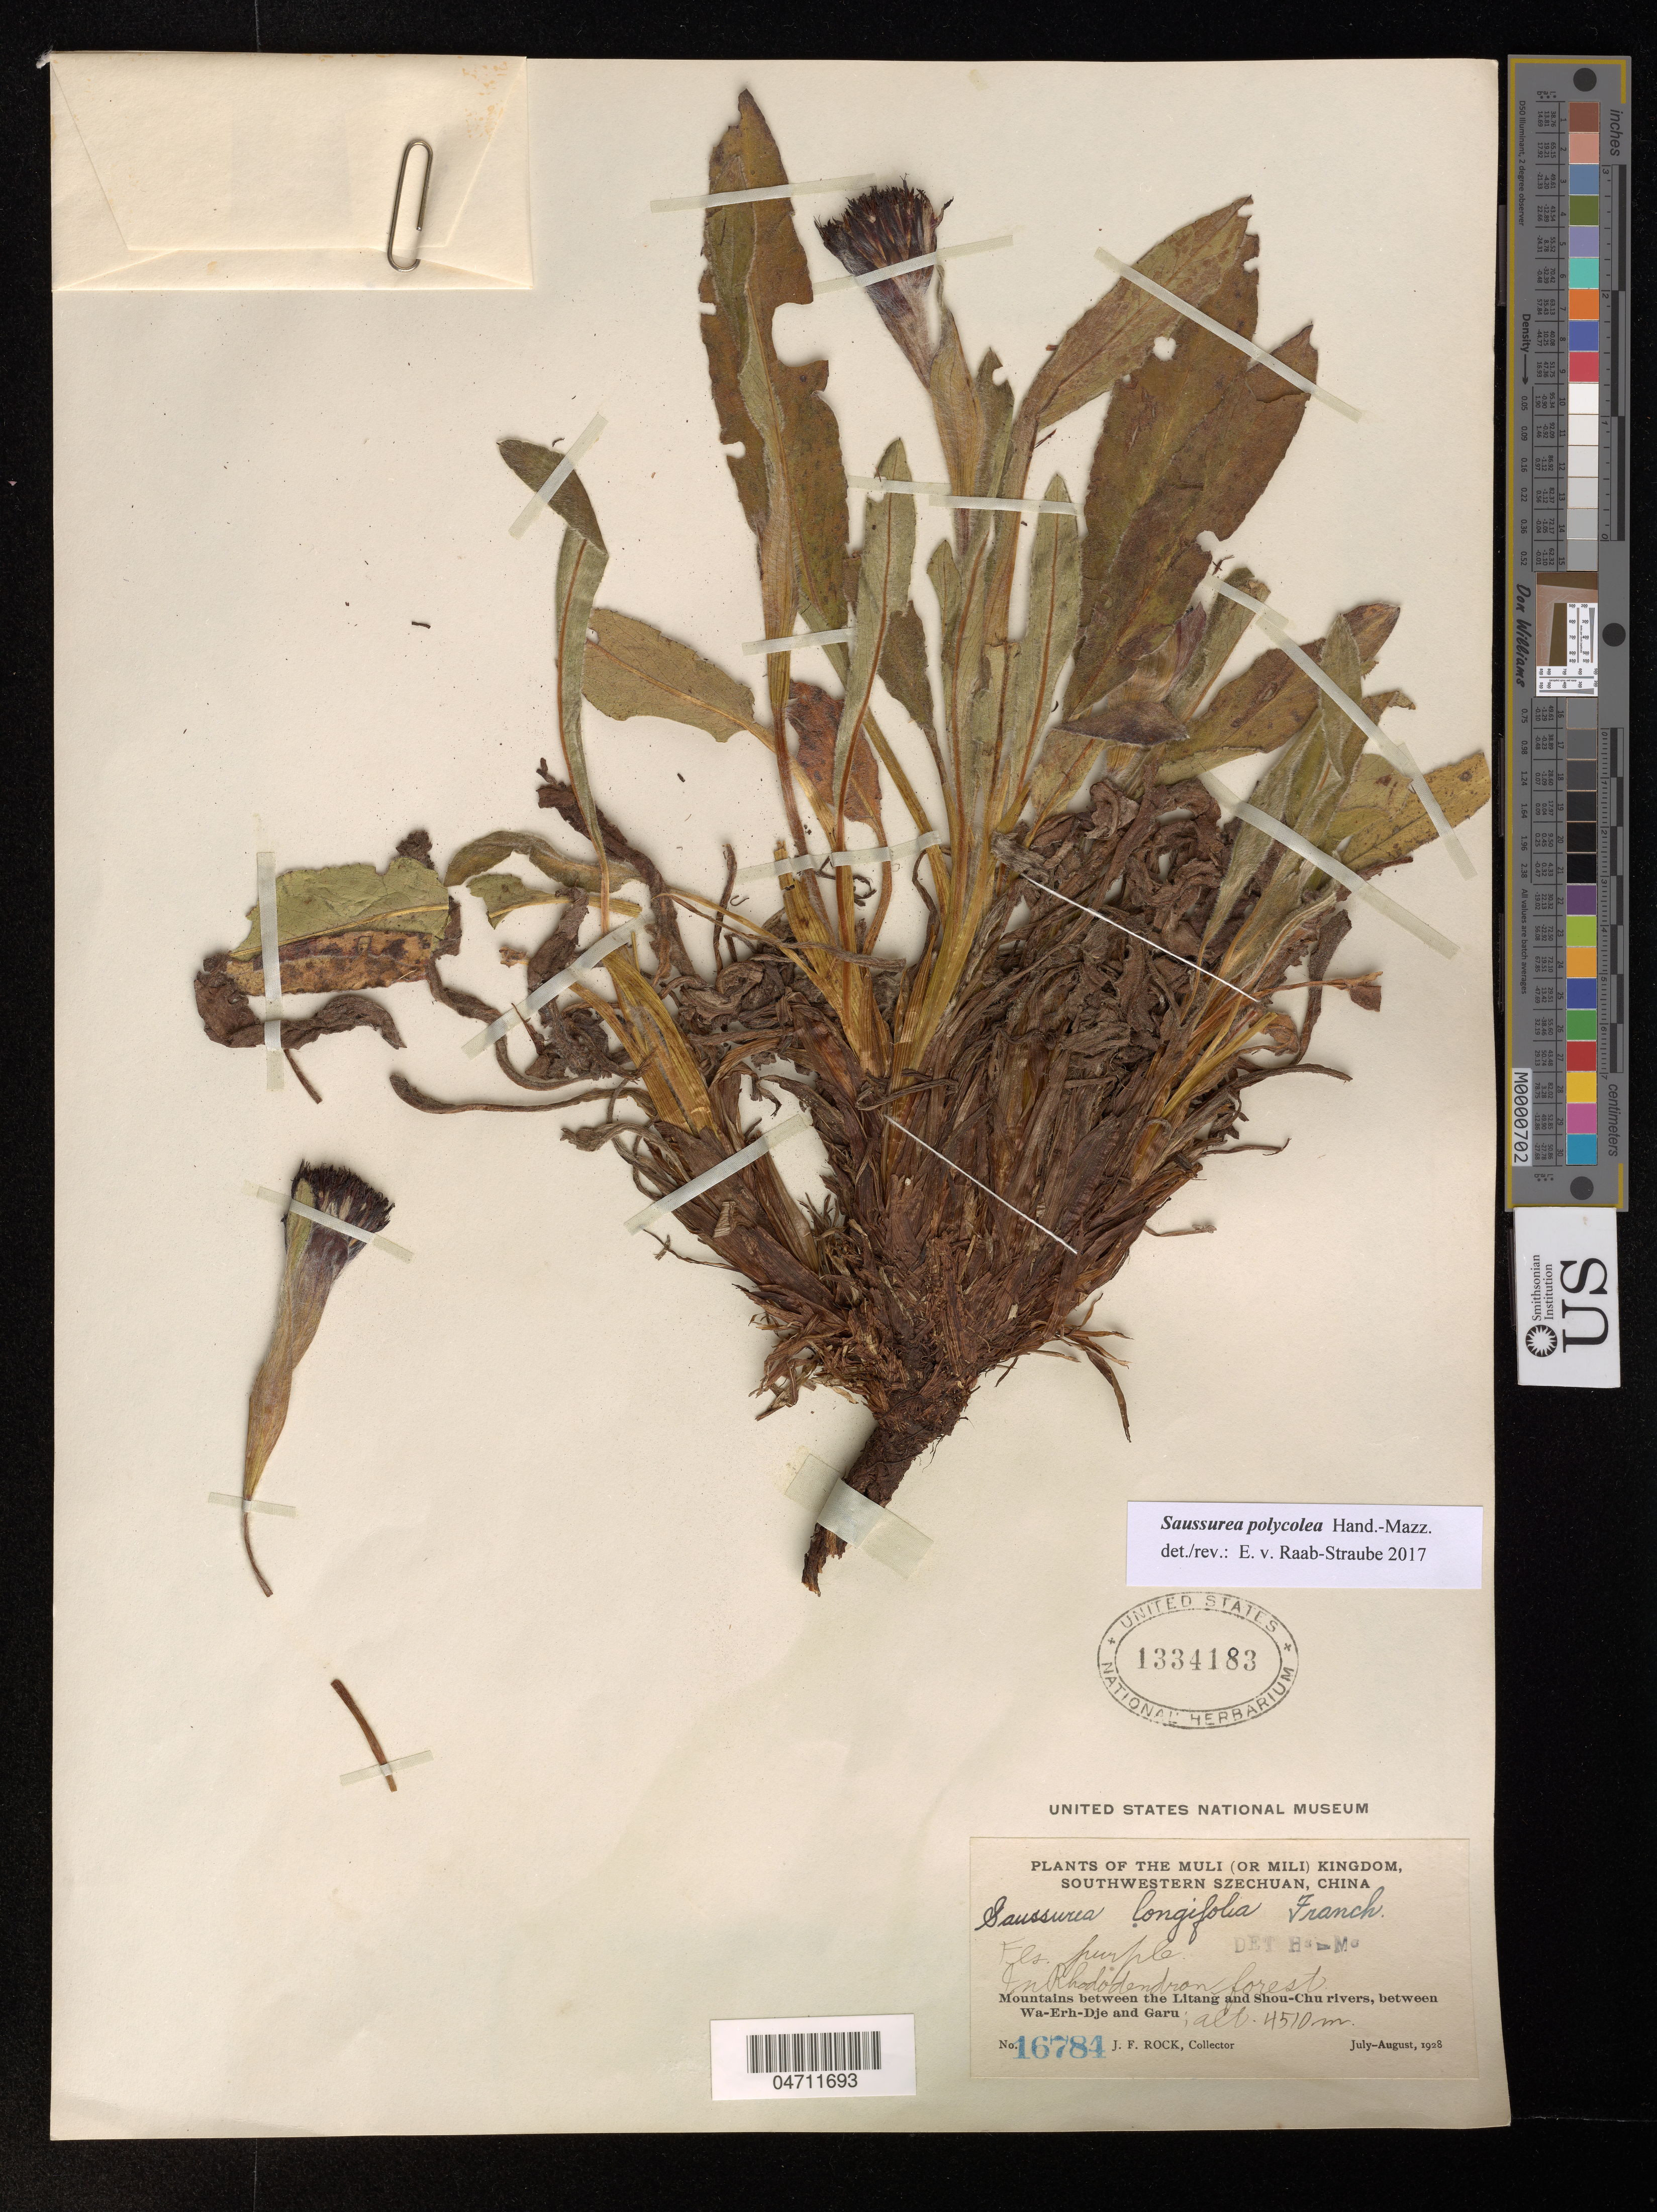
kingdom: Plantae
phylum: Tracheophyta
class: Magnoliopsida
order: Asterales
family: Asteraceae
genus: Saussurea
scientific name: Saussurea polycolea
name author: Hand.-Mazz.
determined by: Raab-Straube, Eckhard von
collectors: J. Rock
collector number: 16784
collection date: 1928-07/1928-08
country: China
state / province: Sichuan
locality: The Muki (Or Mili) Kingdom, Southwestern Szechuan. Mountains between the Litang and Shou-Chu-rivers, between Wa-Erh-Dje and Garu.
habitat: In Rododendron forest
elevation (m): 4510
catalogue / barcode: US 13344183